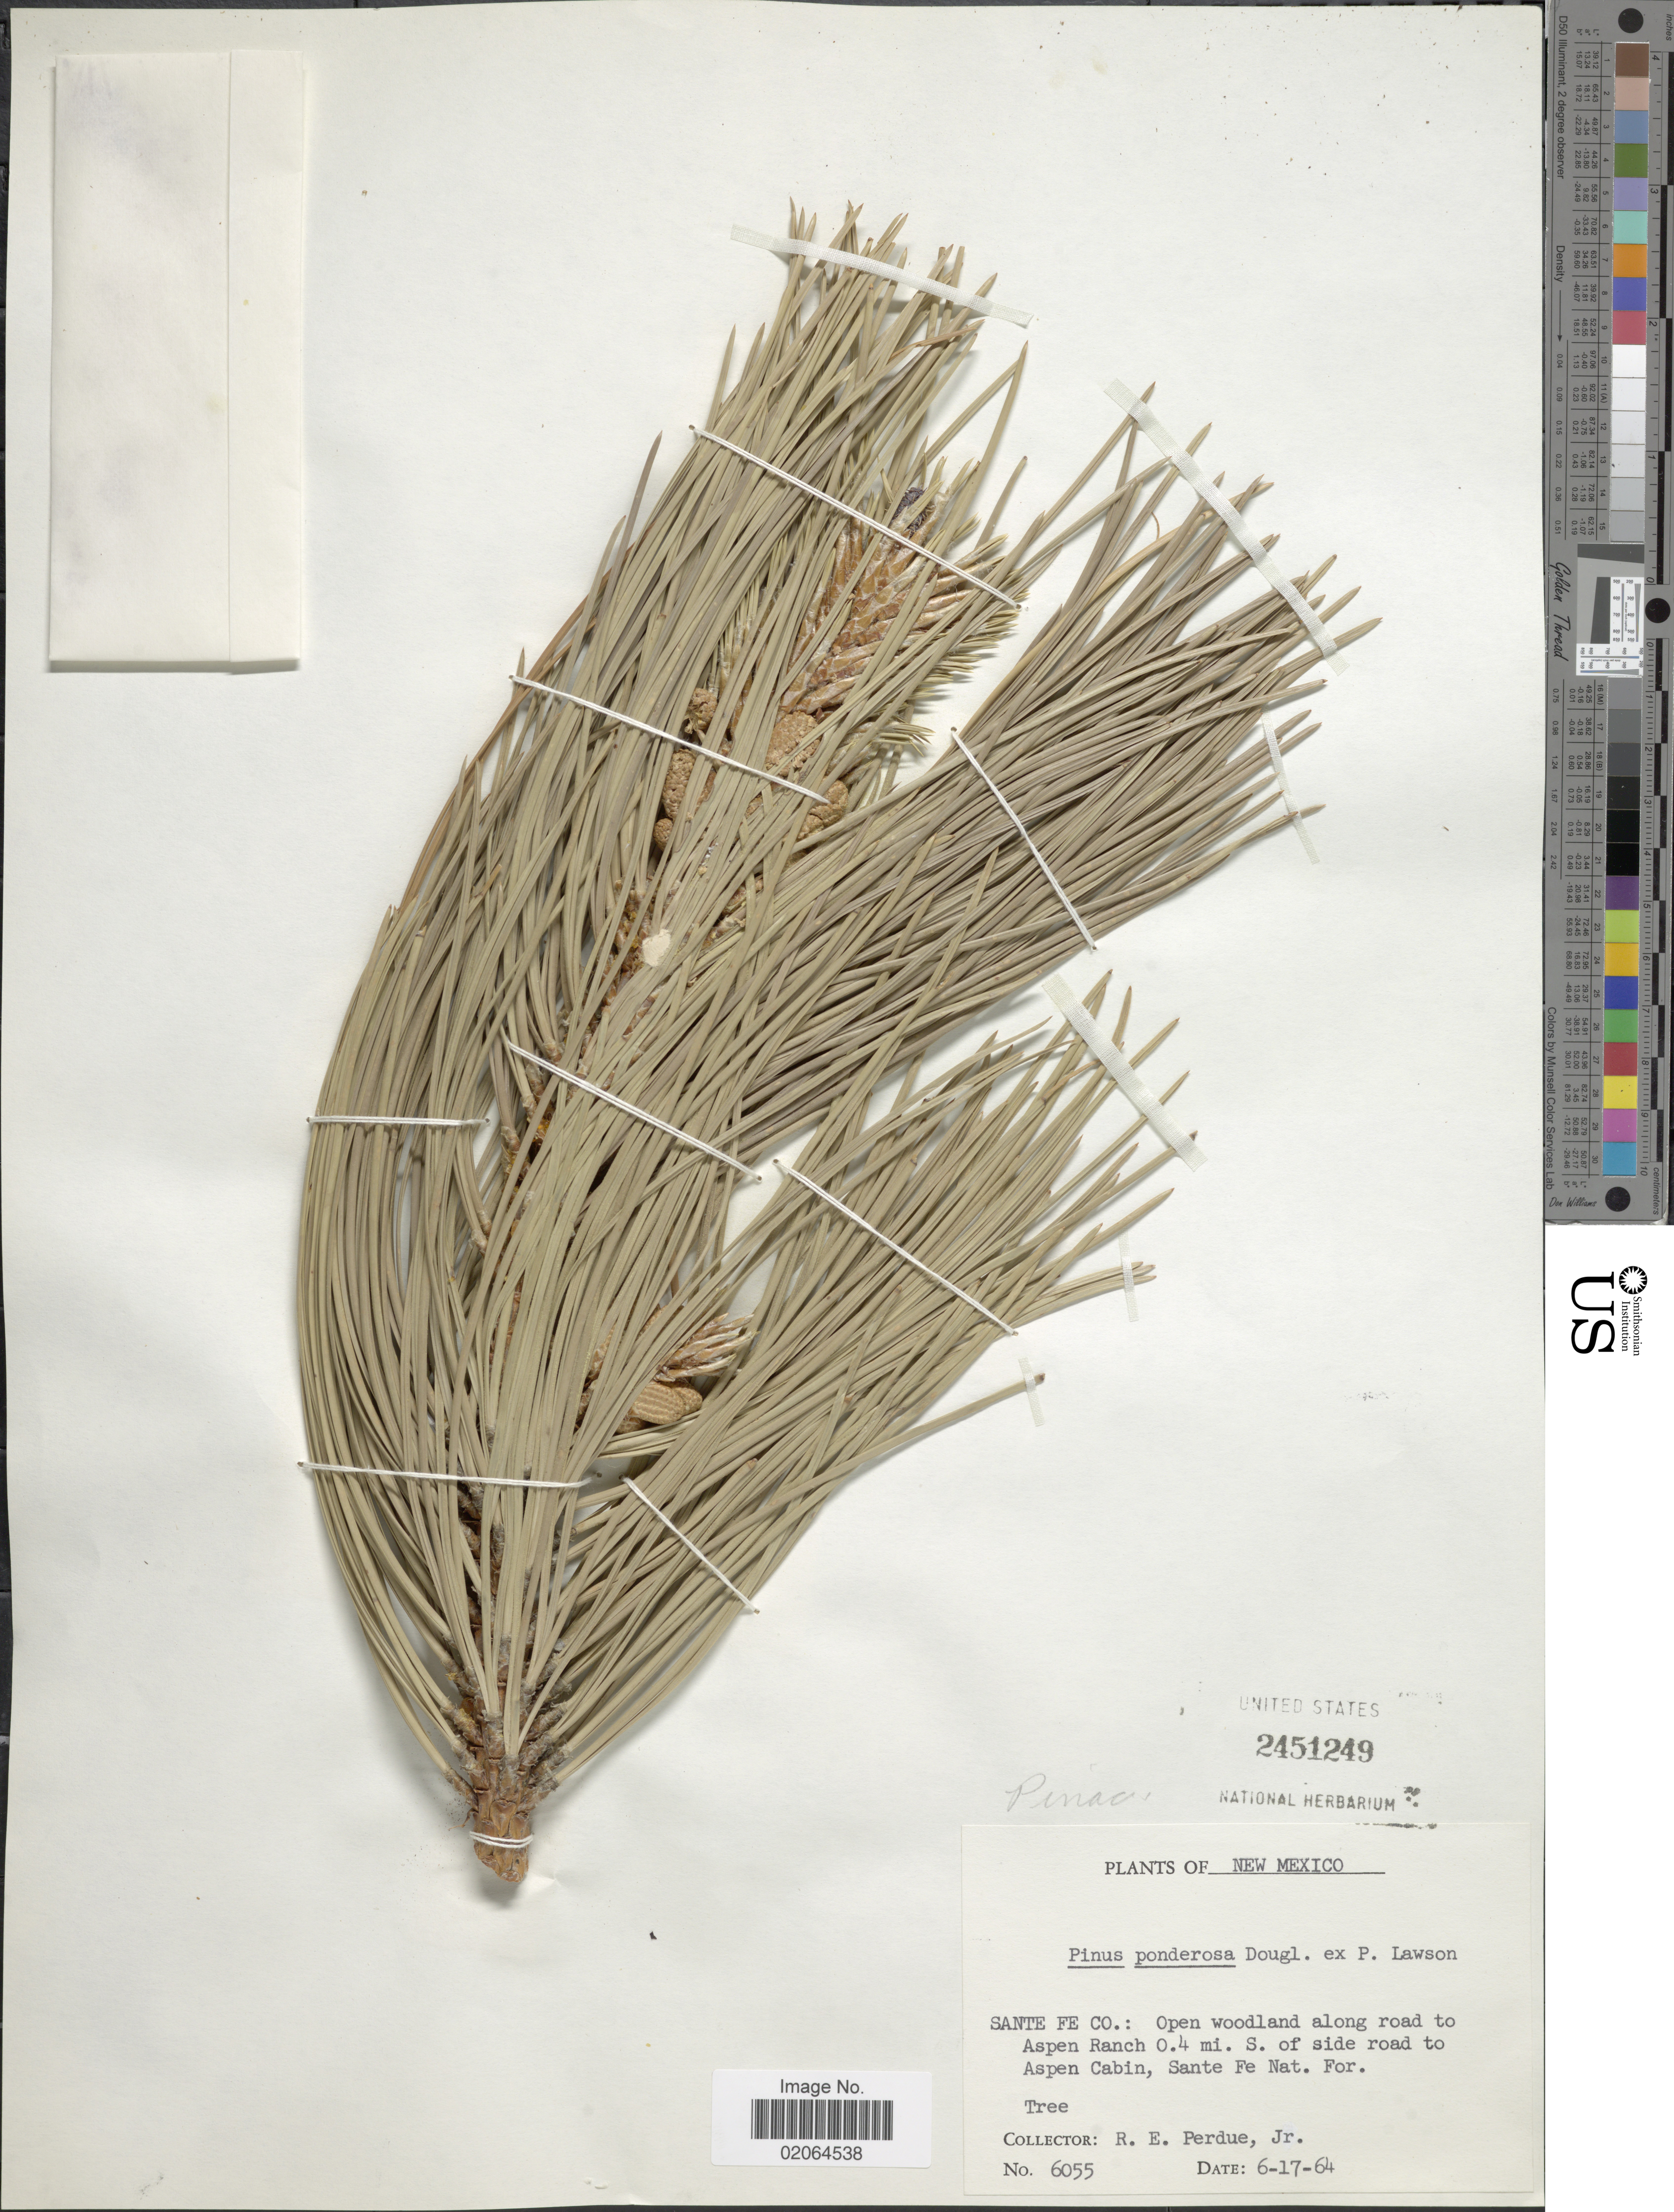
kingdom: Plantae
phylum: Tracheophyta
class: Pinopsida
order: Pinales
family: Pinaceae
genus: Pinus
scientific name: Pinus ponderosa var. scopulorum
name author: Engelm.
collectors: R. E. Perdue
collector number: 6055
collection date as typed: Transcribed d/m/y: 17/6/64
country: United States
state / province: New Mexico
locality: New Mexico, Sante Fe Co.: Open woodland along road to Aspen Ranch 0.4 mi. S. of side road to Aspen Cabin, Sante Fe Nat. For.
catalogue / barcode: US 2451249